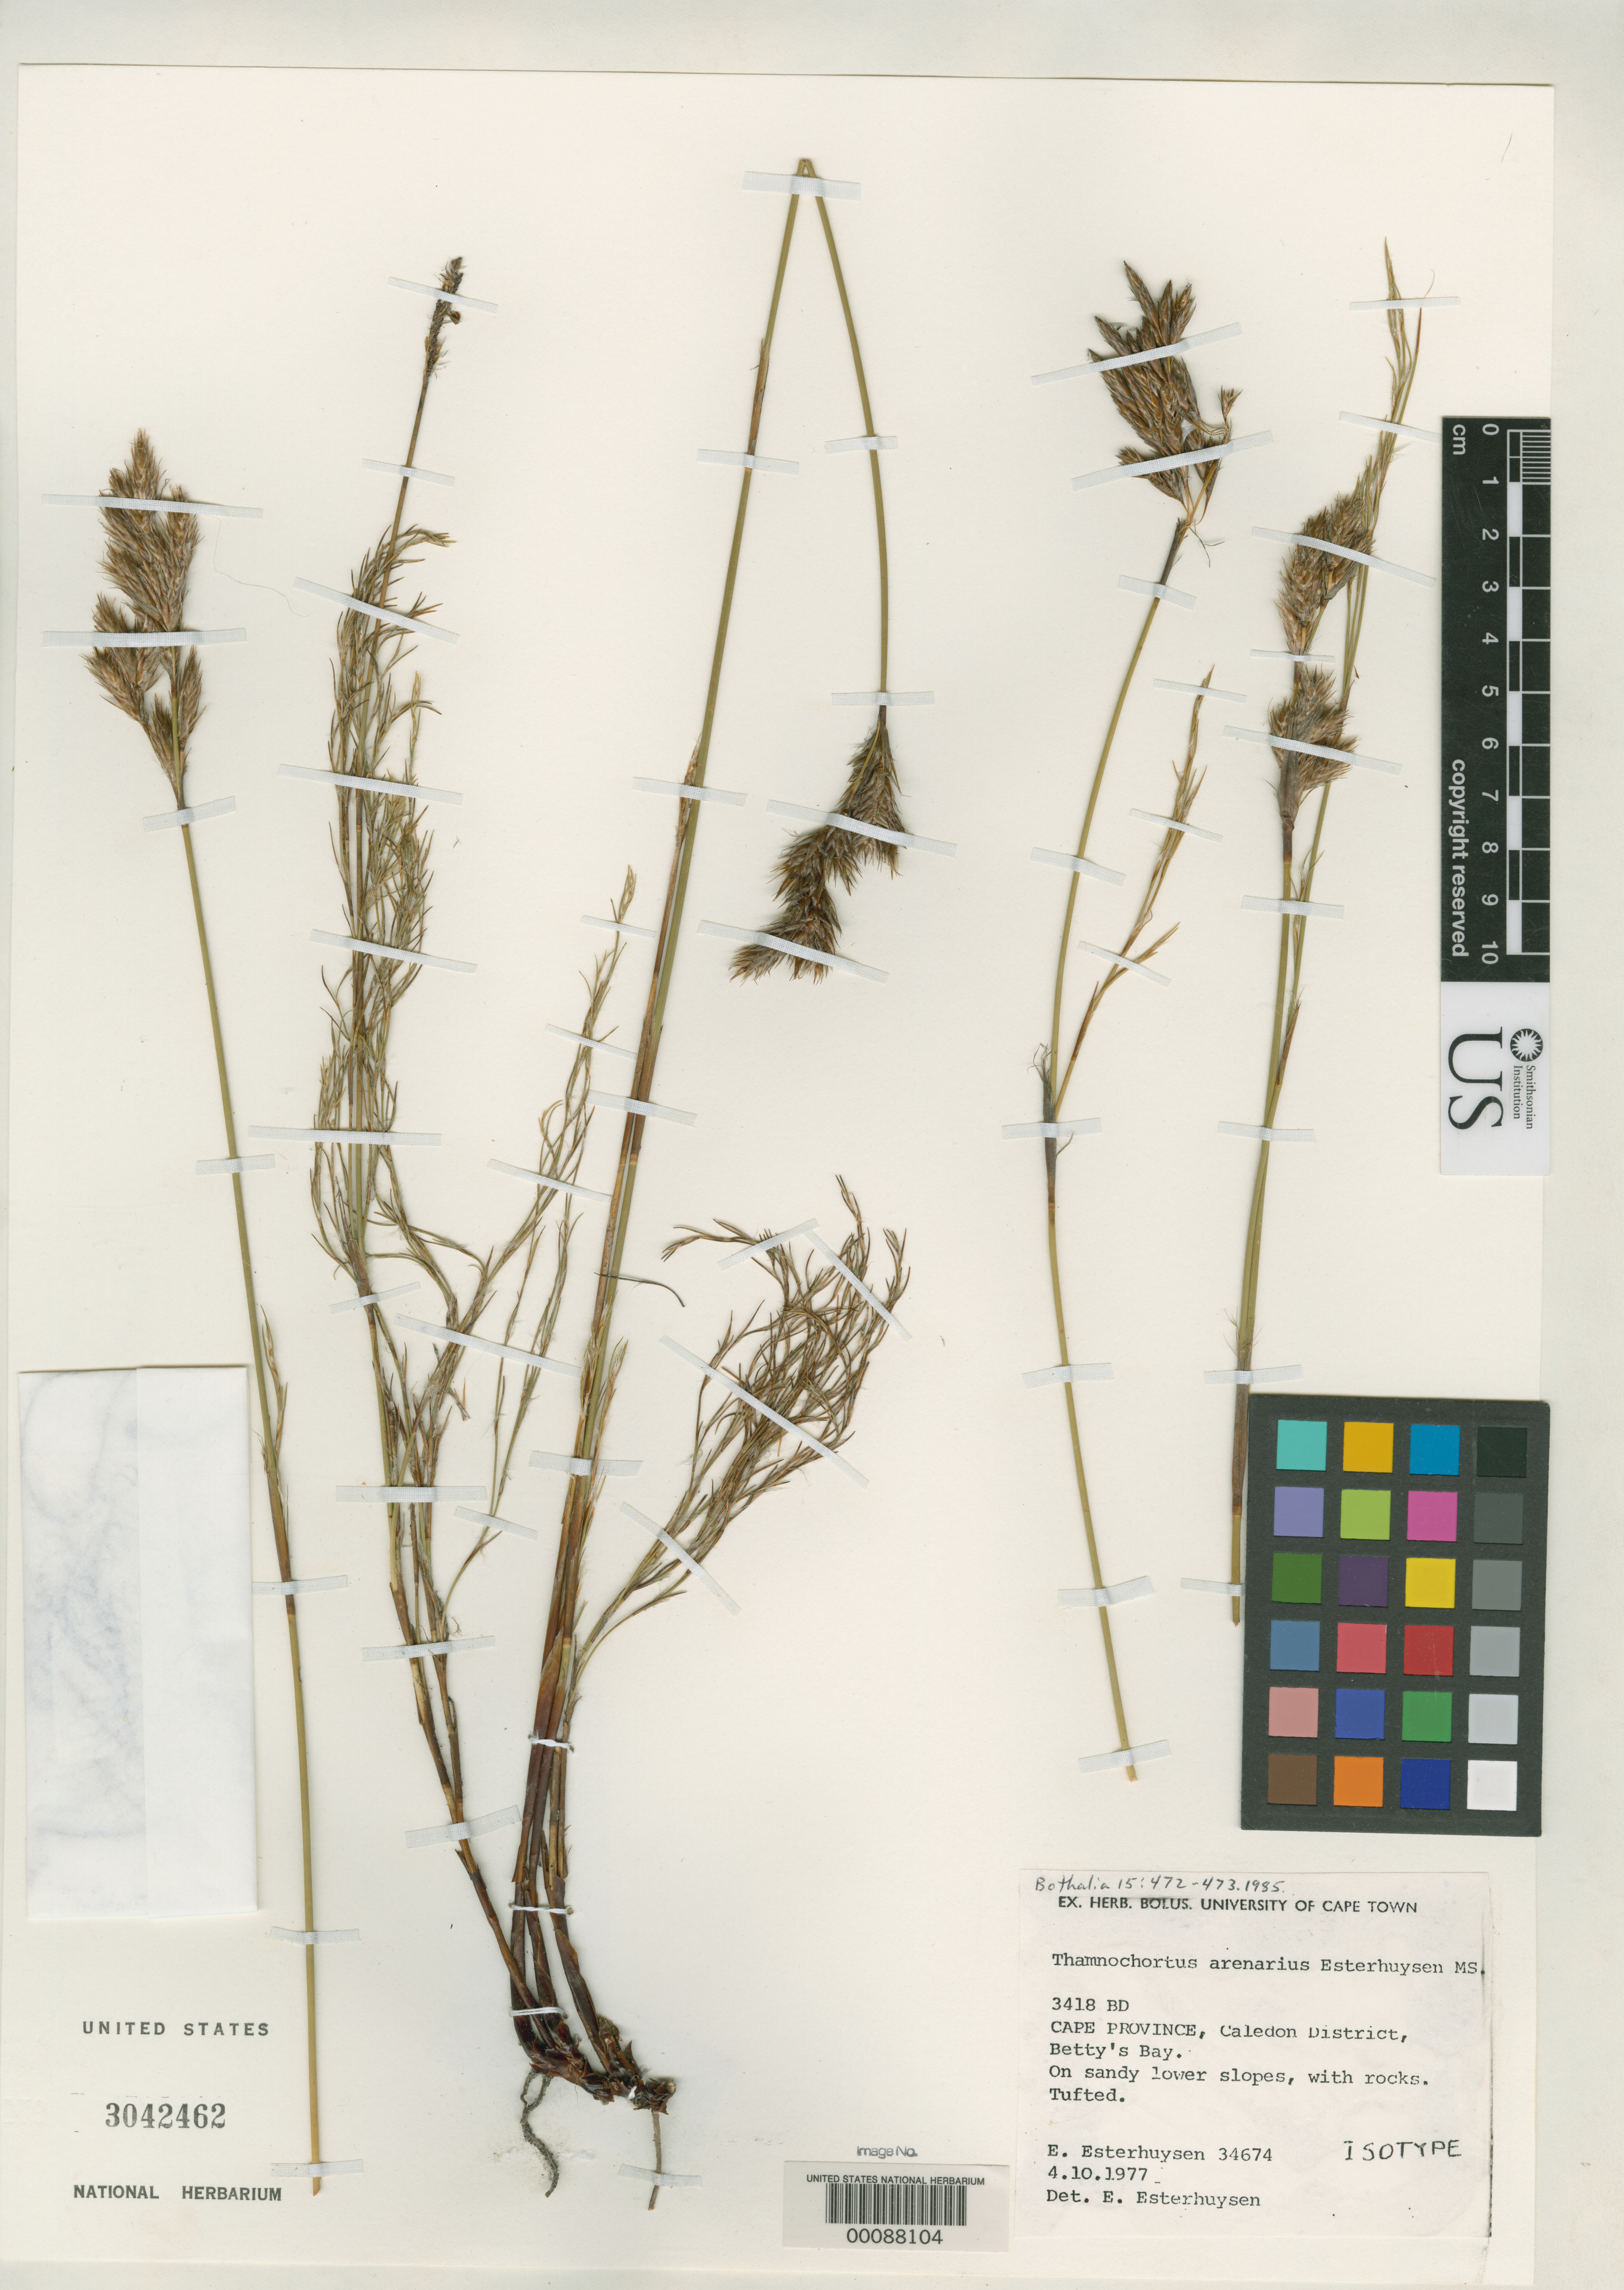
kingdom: Plantae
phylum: Tracheophyta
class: Liliopsida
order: Poales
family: Restionaceae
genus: Thamnochortus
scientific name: Thamnochortus arenaris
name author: Esterh.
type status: Isotype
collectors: E. E. Esterhuysen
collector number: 34674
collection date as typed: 04 Oct 1977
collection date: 1977-10-04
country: South Africa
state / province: Western Cape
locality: Betty's Bay. Caledon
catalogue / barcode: US 3042462